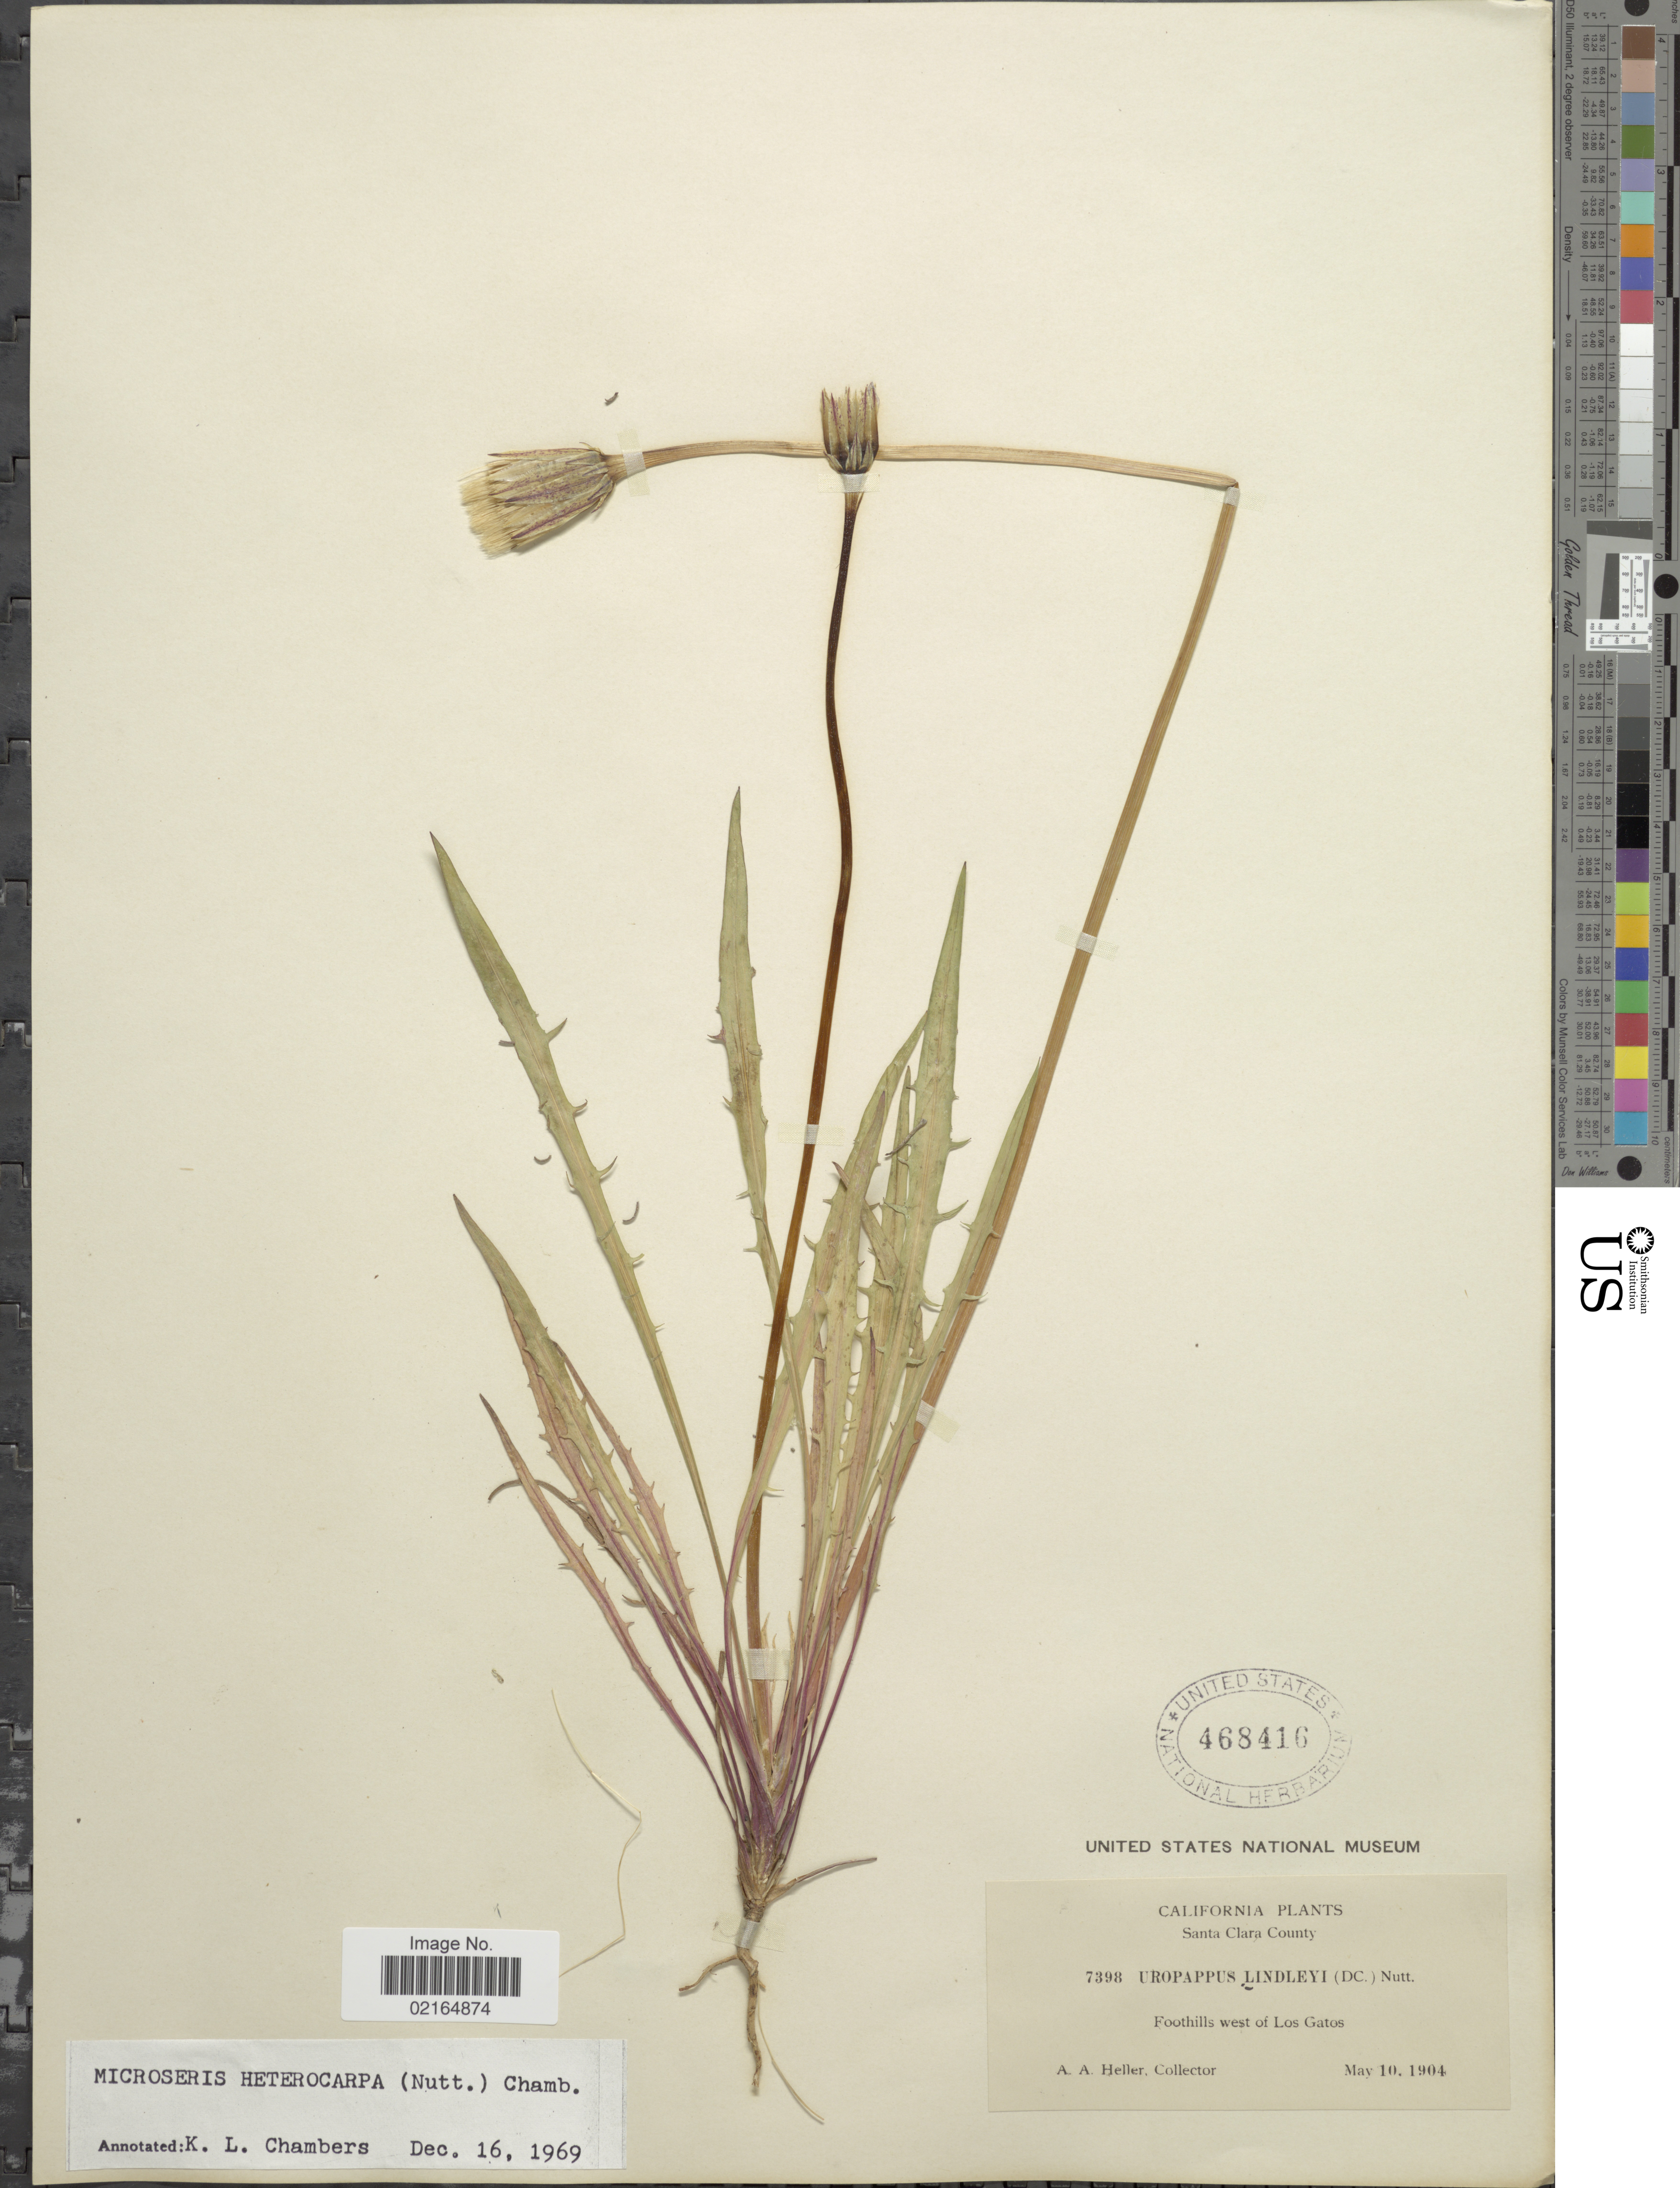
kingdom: Plantae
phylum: Tracheophyta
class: Magnoliopsida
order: Asterales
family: Asteraceae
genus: Microseris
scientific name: Microseris heterocarpa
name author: (Nutt.) K.L. Chambers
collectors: A. A. Heller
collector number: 7398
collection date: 1904-05-10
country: United States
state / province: California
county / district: Santa Clara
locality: Santa Clara County, foothills west of Los Gatos.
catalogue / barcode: US 468416